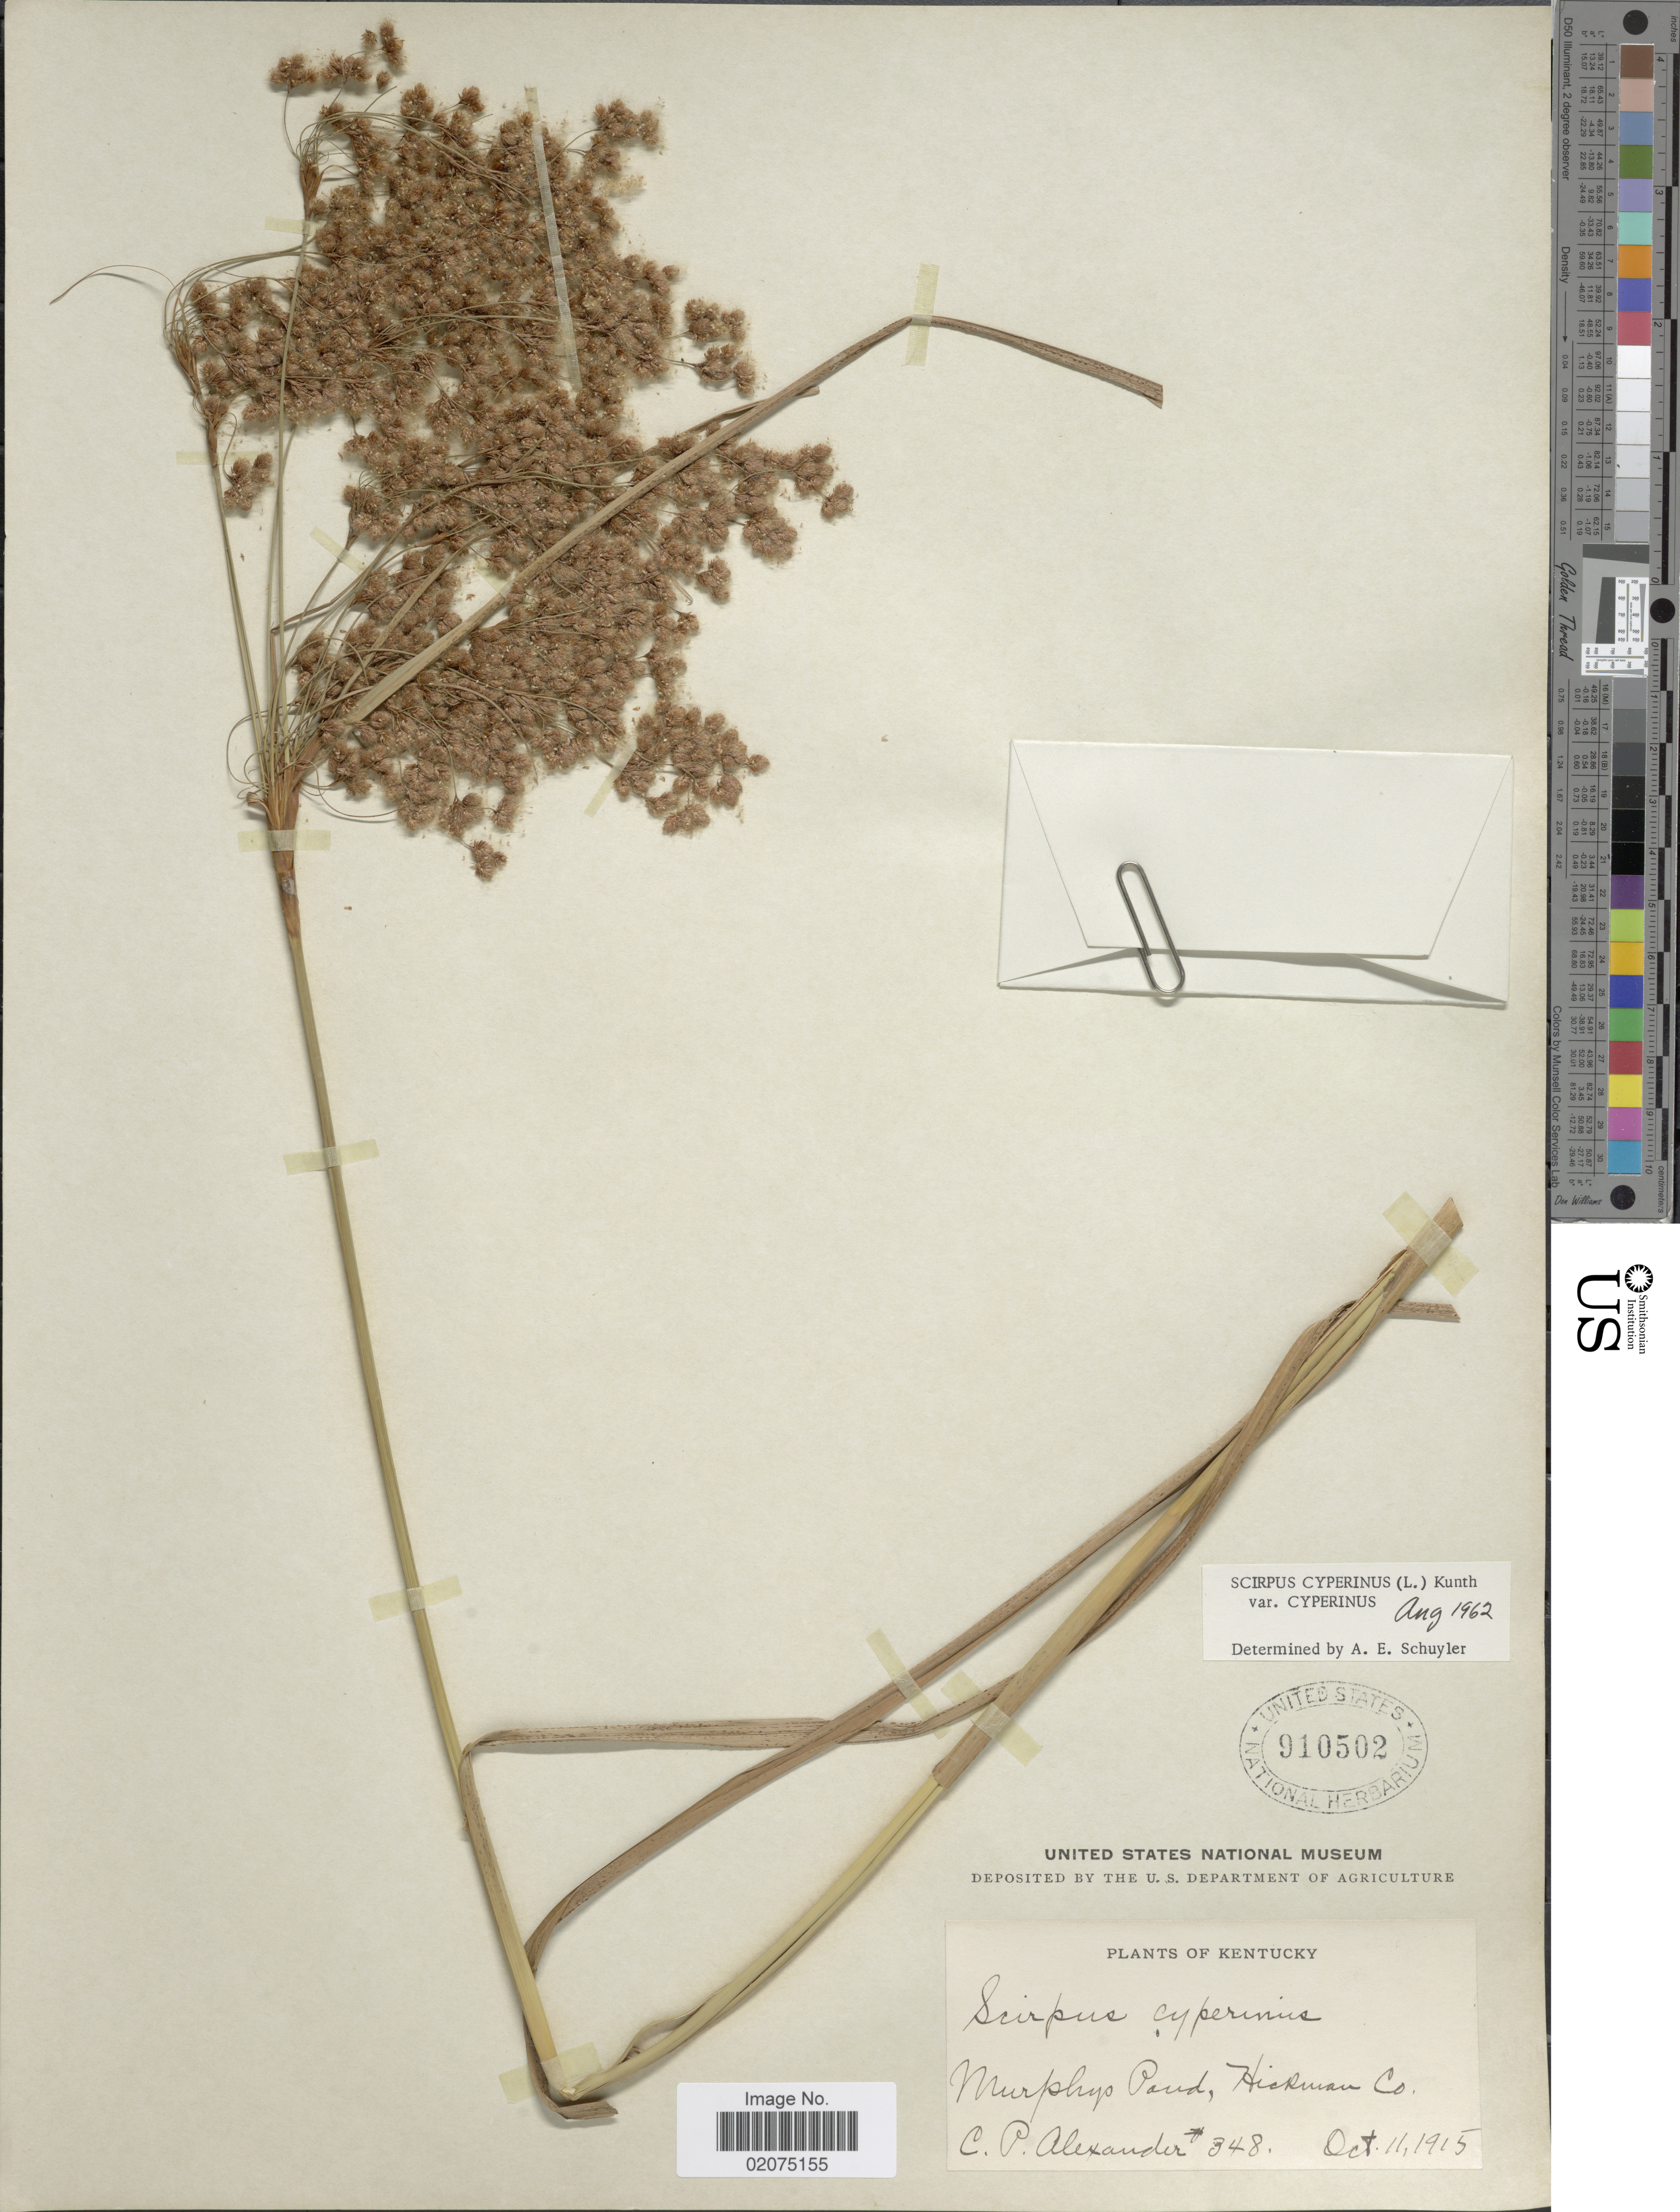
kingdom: Plantae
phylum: Tracheophyta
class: Liliopsida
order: Poales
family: Cyperaceae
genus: Scirpus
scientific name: Scirpus cyperinus (L.) Kunth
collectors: C. P. Alexander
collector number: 348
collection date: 1915-10-11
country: United States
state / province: Kentucky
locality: Murphys Pond, Hickman Co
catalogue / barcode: US 910502